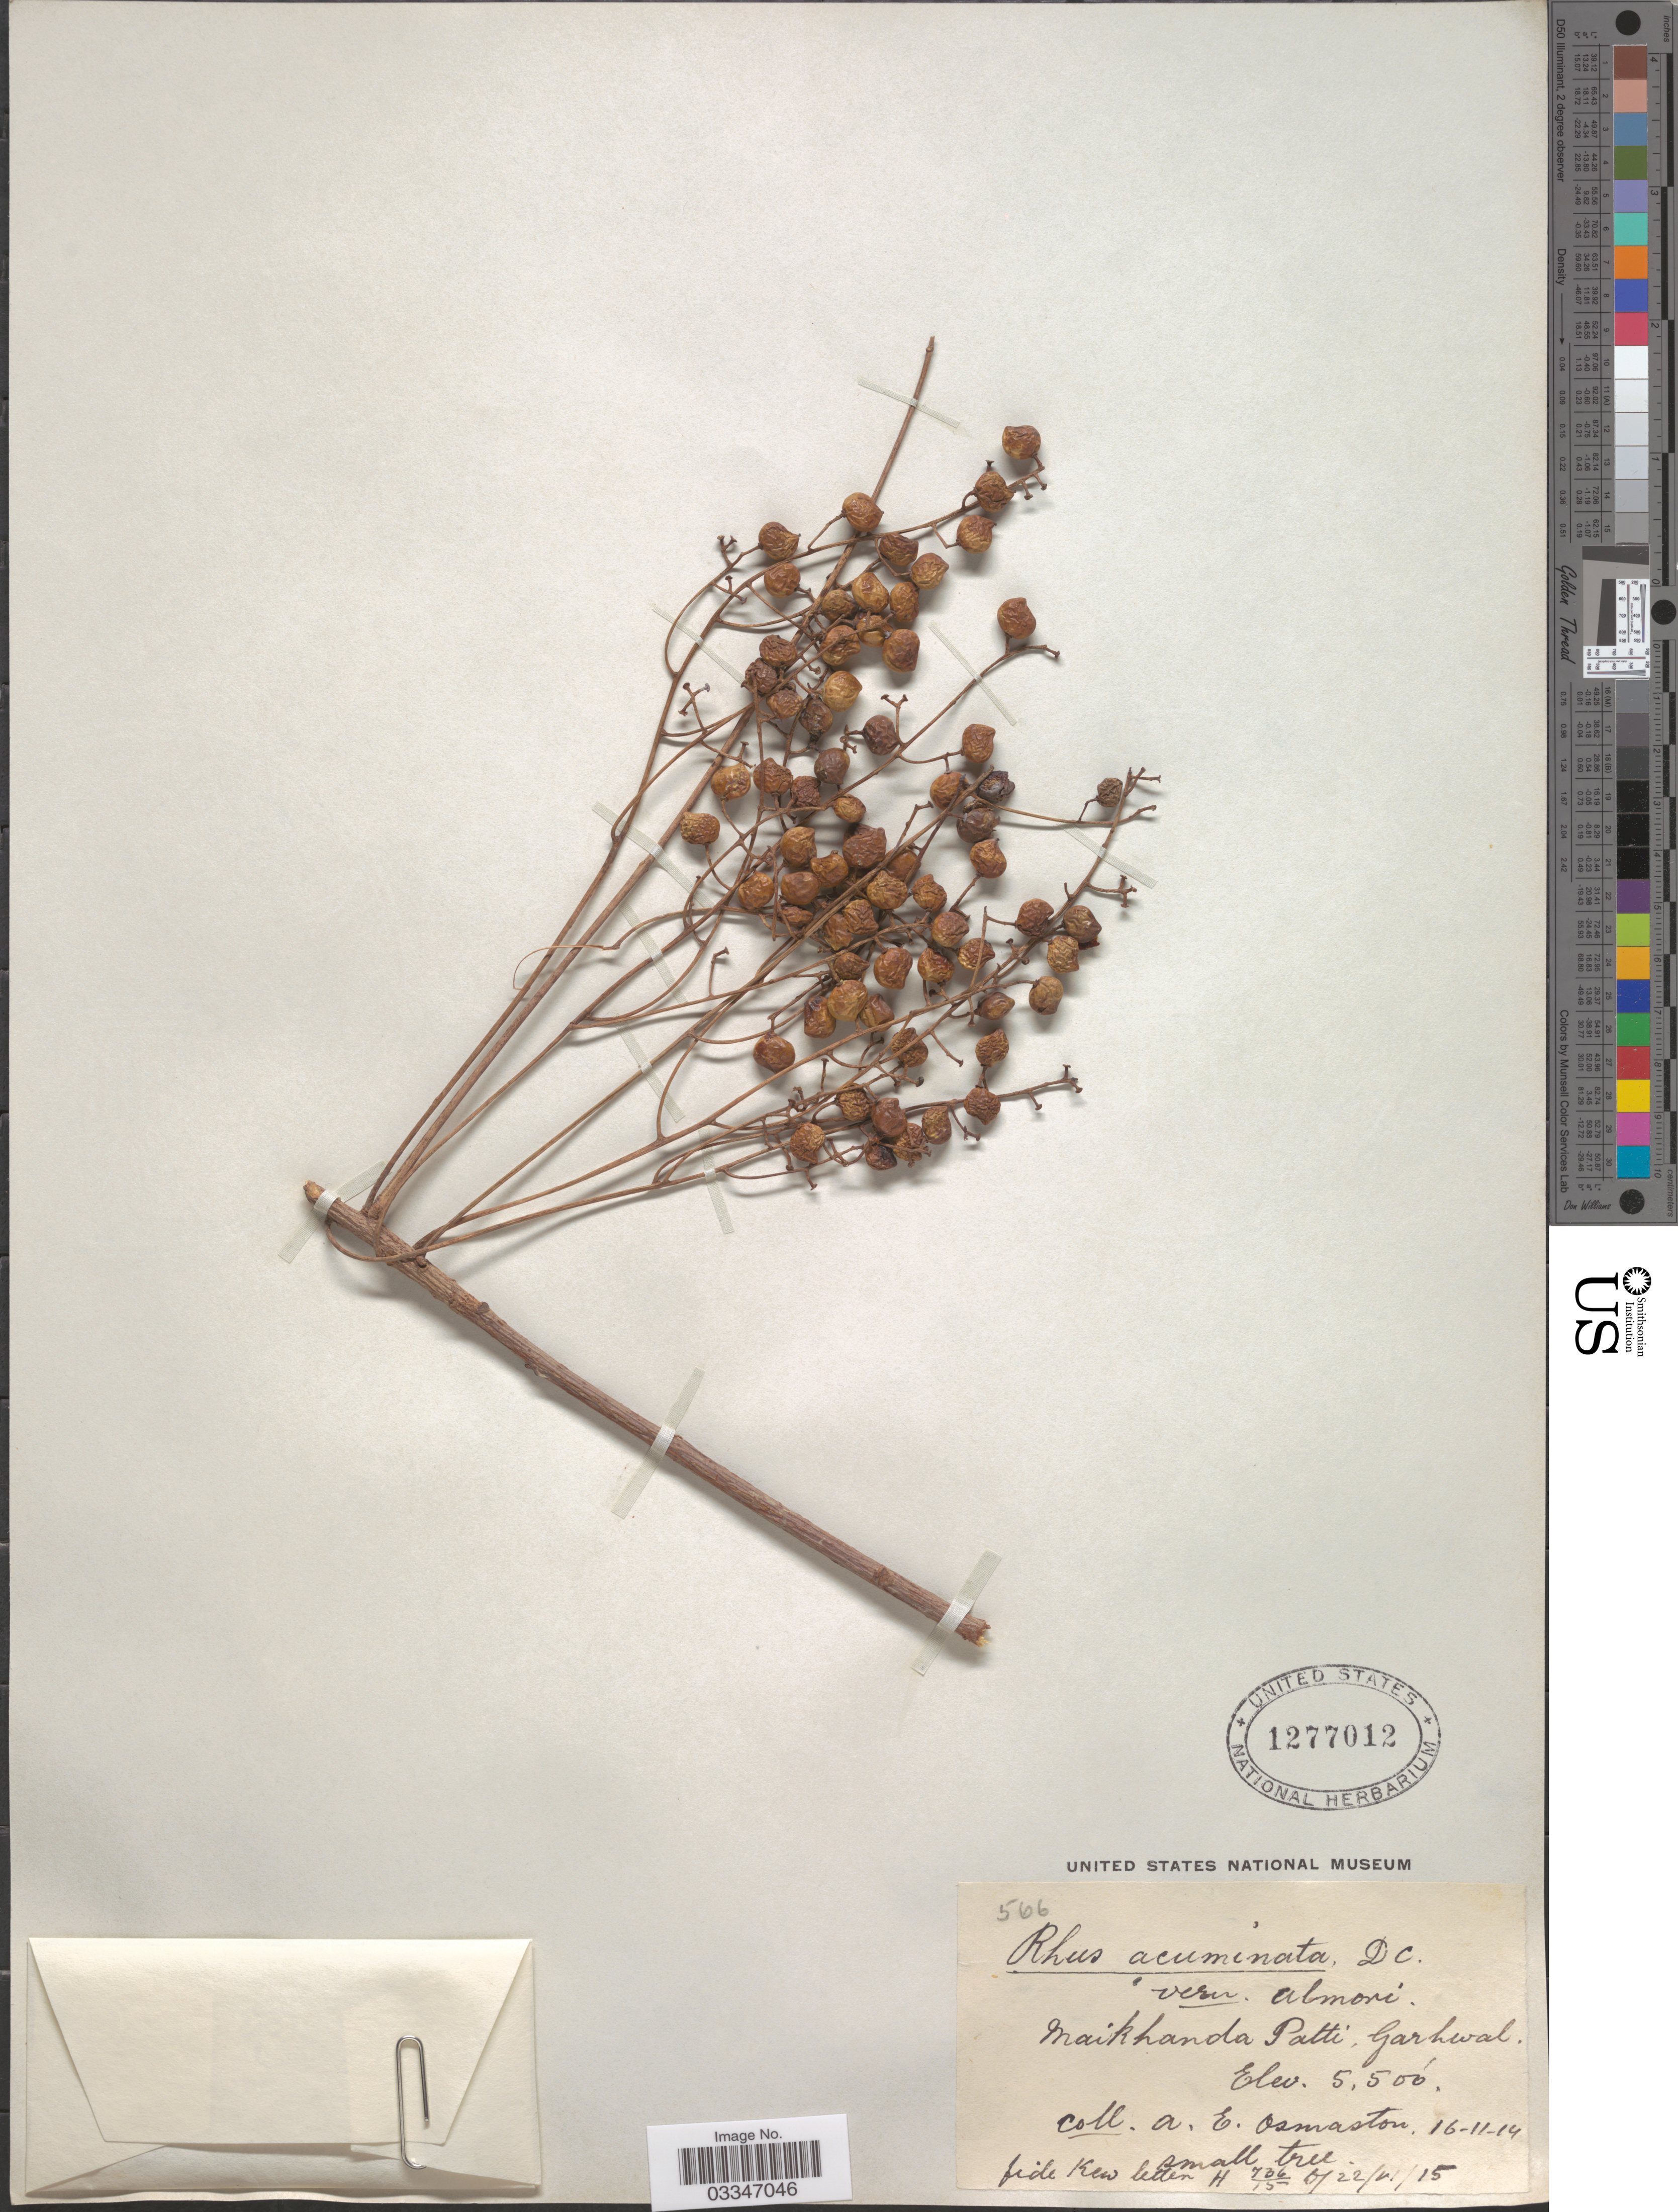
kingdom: Plantae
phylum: Tracheophyta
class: Magnoliopsida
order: Sapindales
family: Anacardiaceae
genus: Toxicodendron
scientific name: Toxicodendron acuminata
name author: (DC.) C.Y. Wu & T.L. Ming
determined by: Mitchell, John D.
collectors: A. Osmaston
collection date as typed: Transcribed d/m/y: 16/11/14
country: India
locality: Maikhanda Patti, Garhwal.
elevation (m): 1676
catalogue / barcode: US 1277012